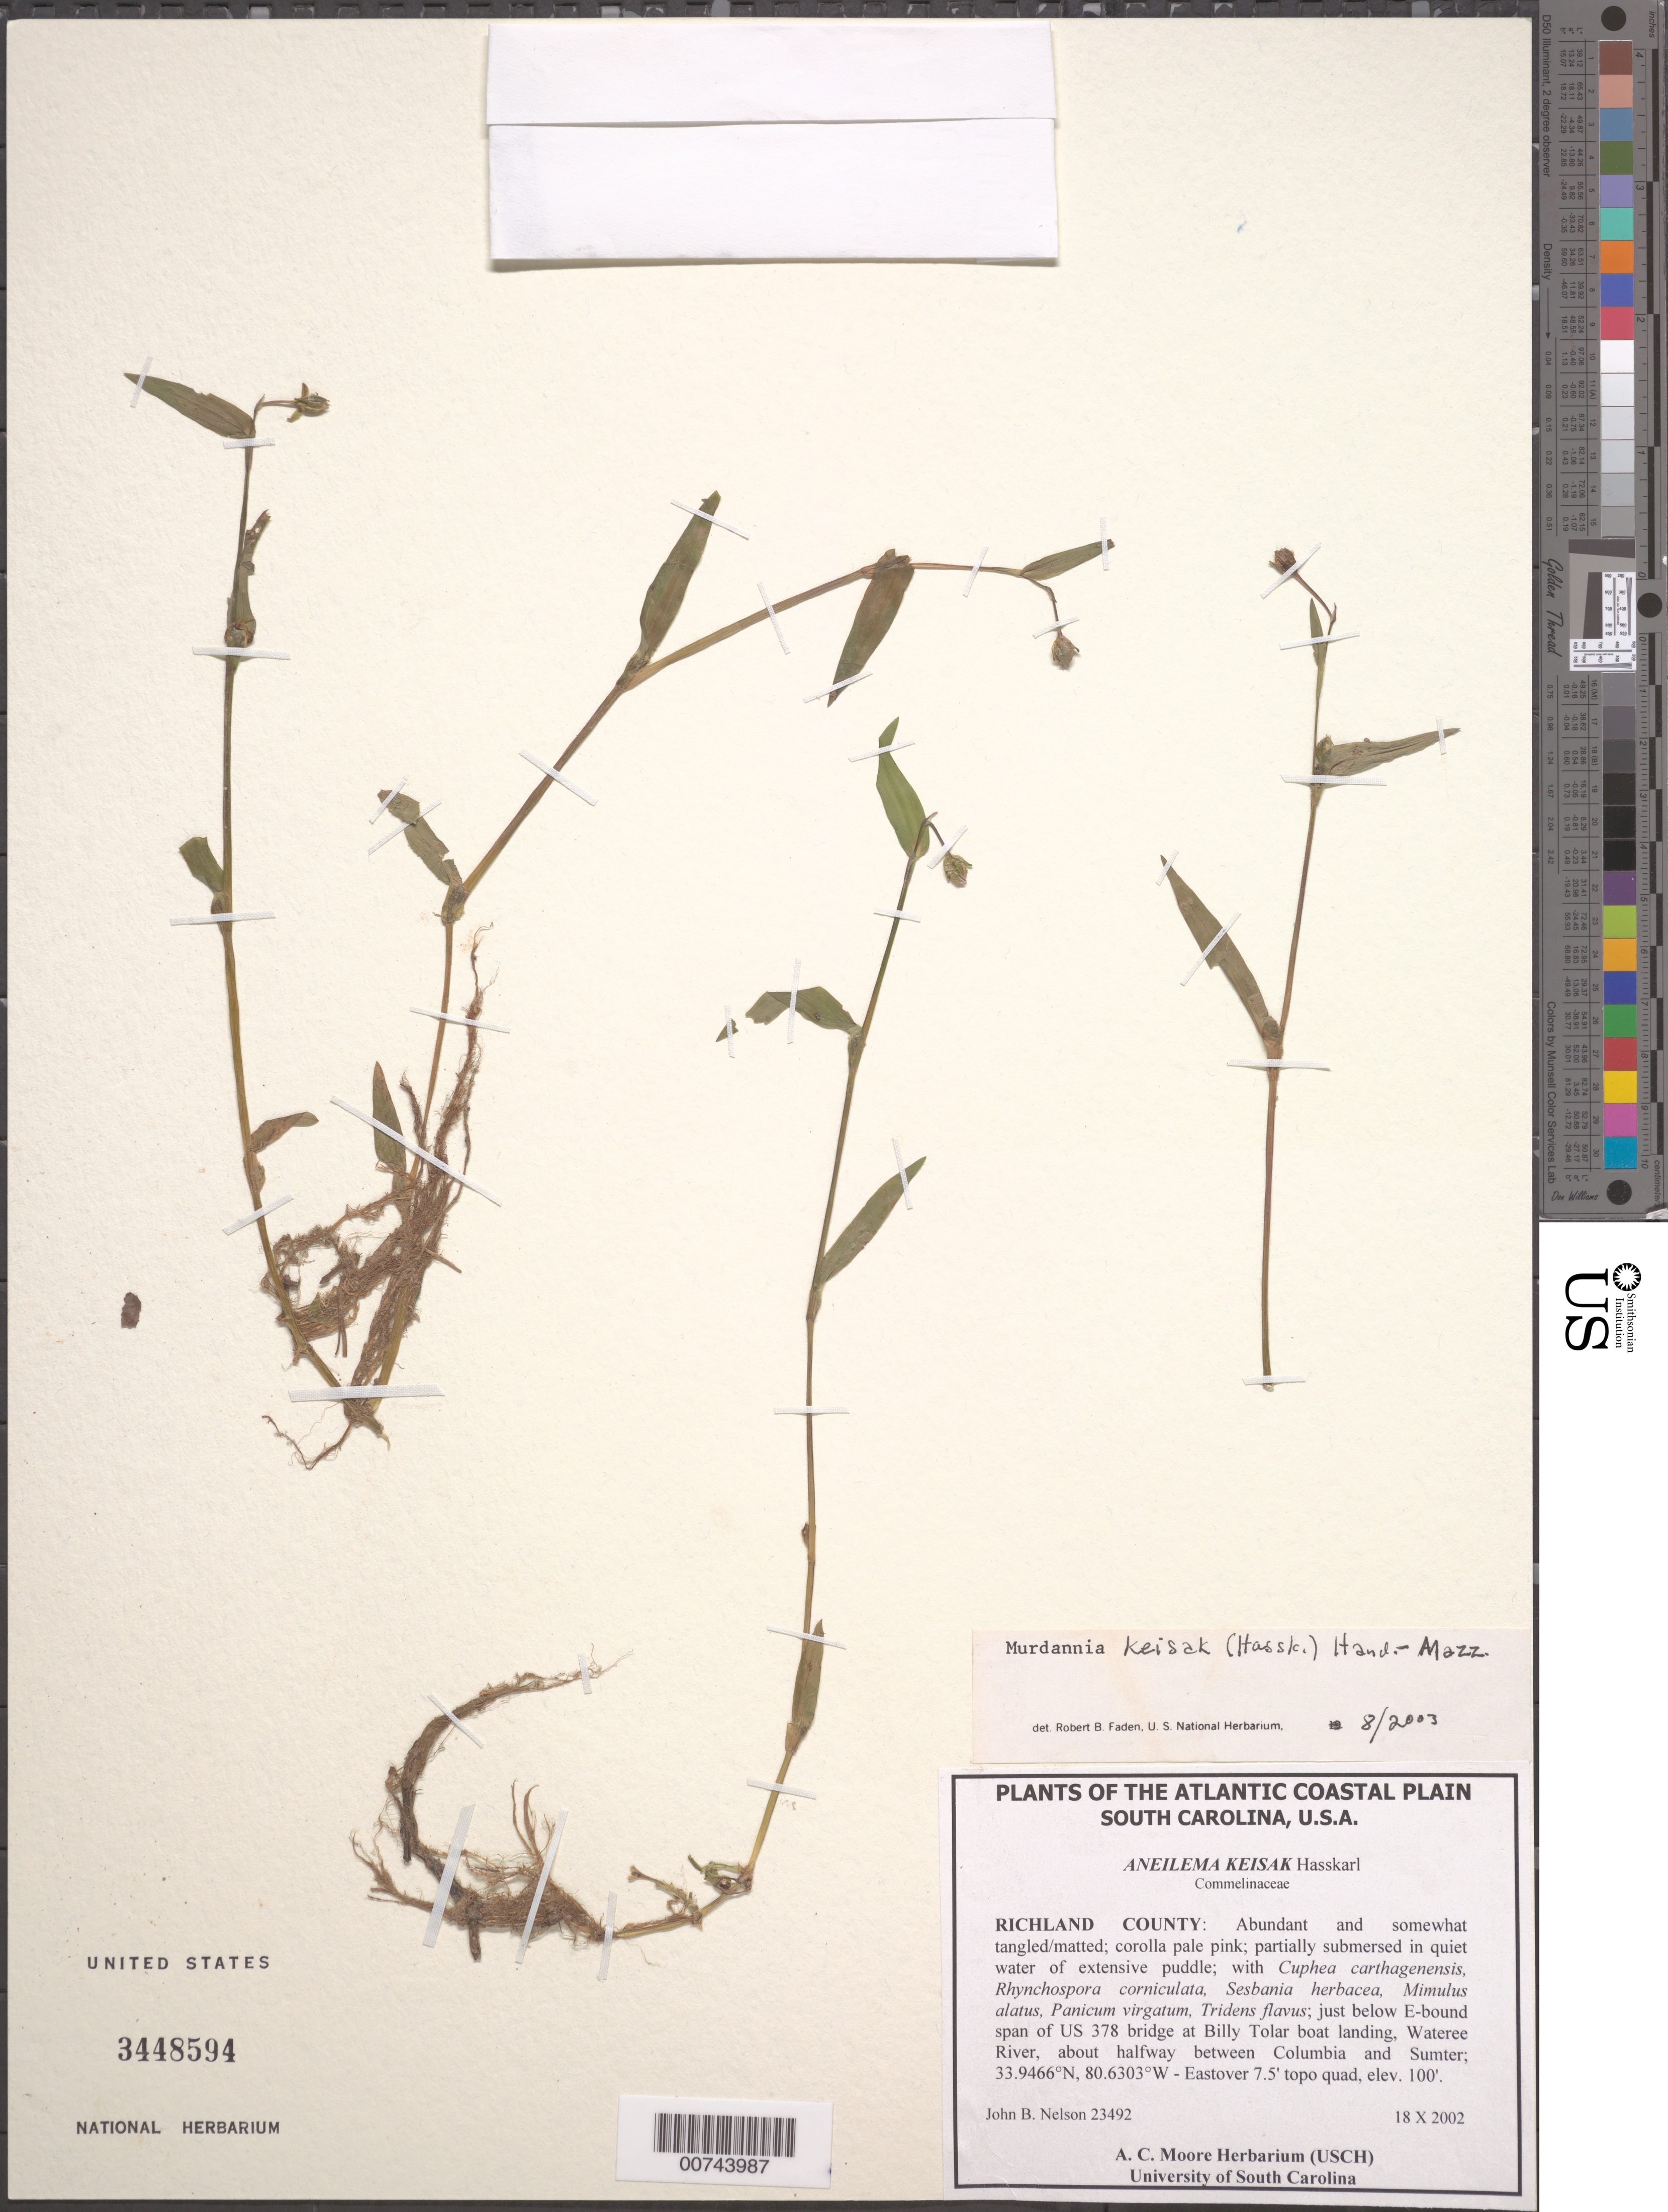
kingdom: Plantae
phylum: Tracheophyta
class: Liliopsida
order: Commelinales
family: Commelinaceae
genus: Murdannia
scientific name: Murdannia keisak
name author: (Hassk.) Hand.-Mazz.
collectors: J. B. Nelson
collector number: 23492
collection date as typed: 18 oct 2002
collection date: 2002-10-18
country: United States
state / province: South Carolina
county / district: Richland Co.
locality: E-bound span of US 378 bridge at Billy Tolar boat landing, Wateree River, about halfway between Columbia and Sumter.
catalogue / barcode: US 3448594